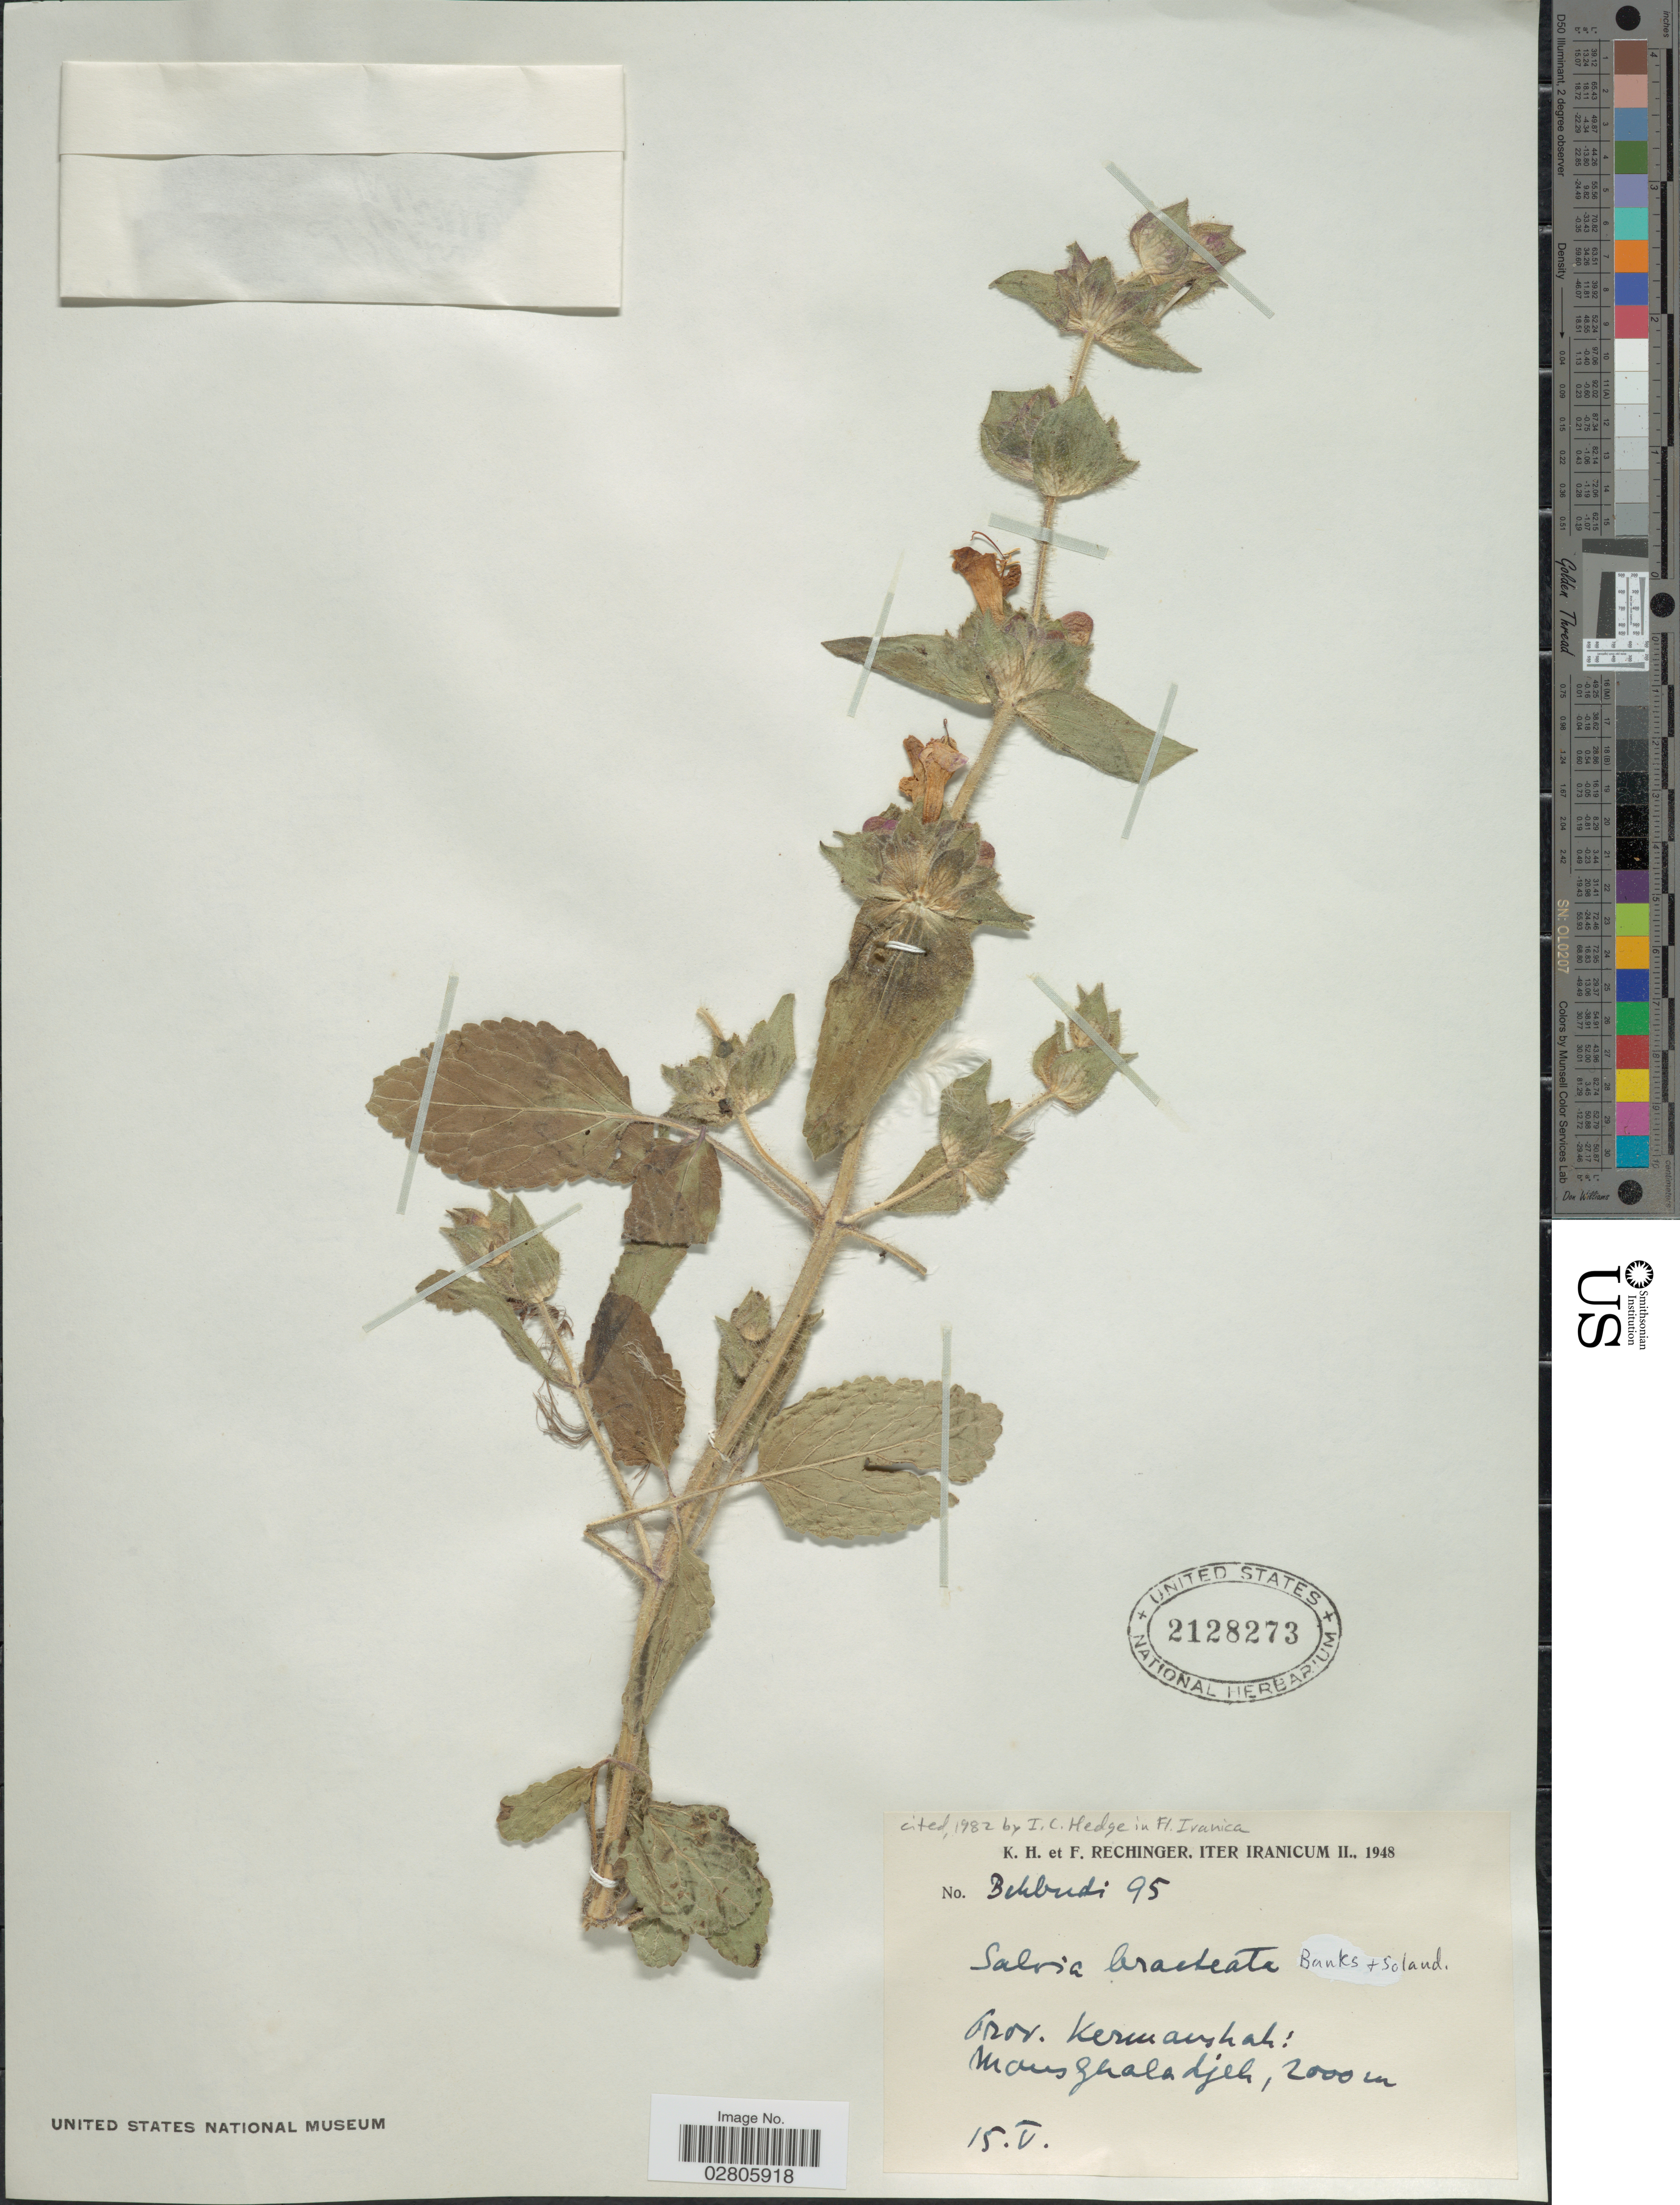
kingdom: Plantae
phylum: Tracheophyta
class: Magnoliopsida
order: Lamiales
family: Lamiaceae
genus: Salvia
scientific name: Salvia bracteata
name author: Banks & Sol.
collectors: K. H. Rechinger & F. Rechinger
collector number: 95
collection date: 1948-05-15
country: Iran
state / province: Kermanshah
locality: Behbudi. Prov. Kermanshah: Mousghaladjeh.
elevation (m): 2000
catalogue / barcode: US 2128273